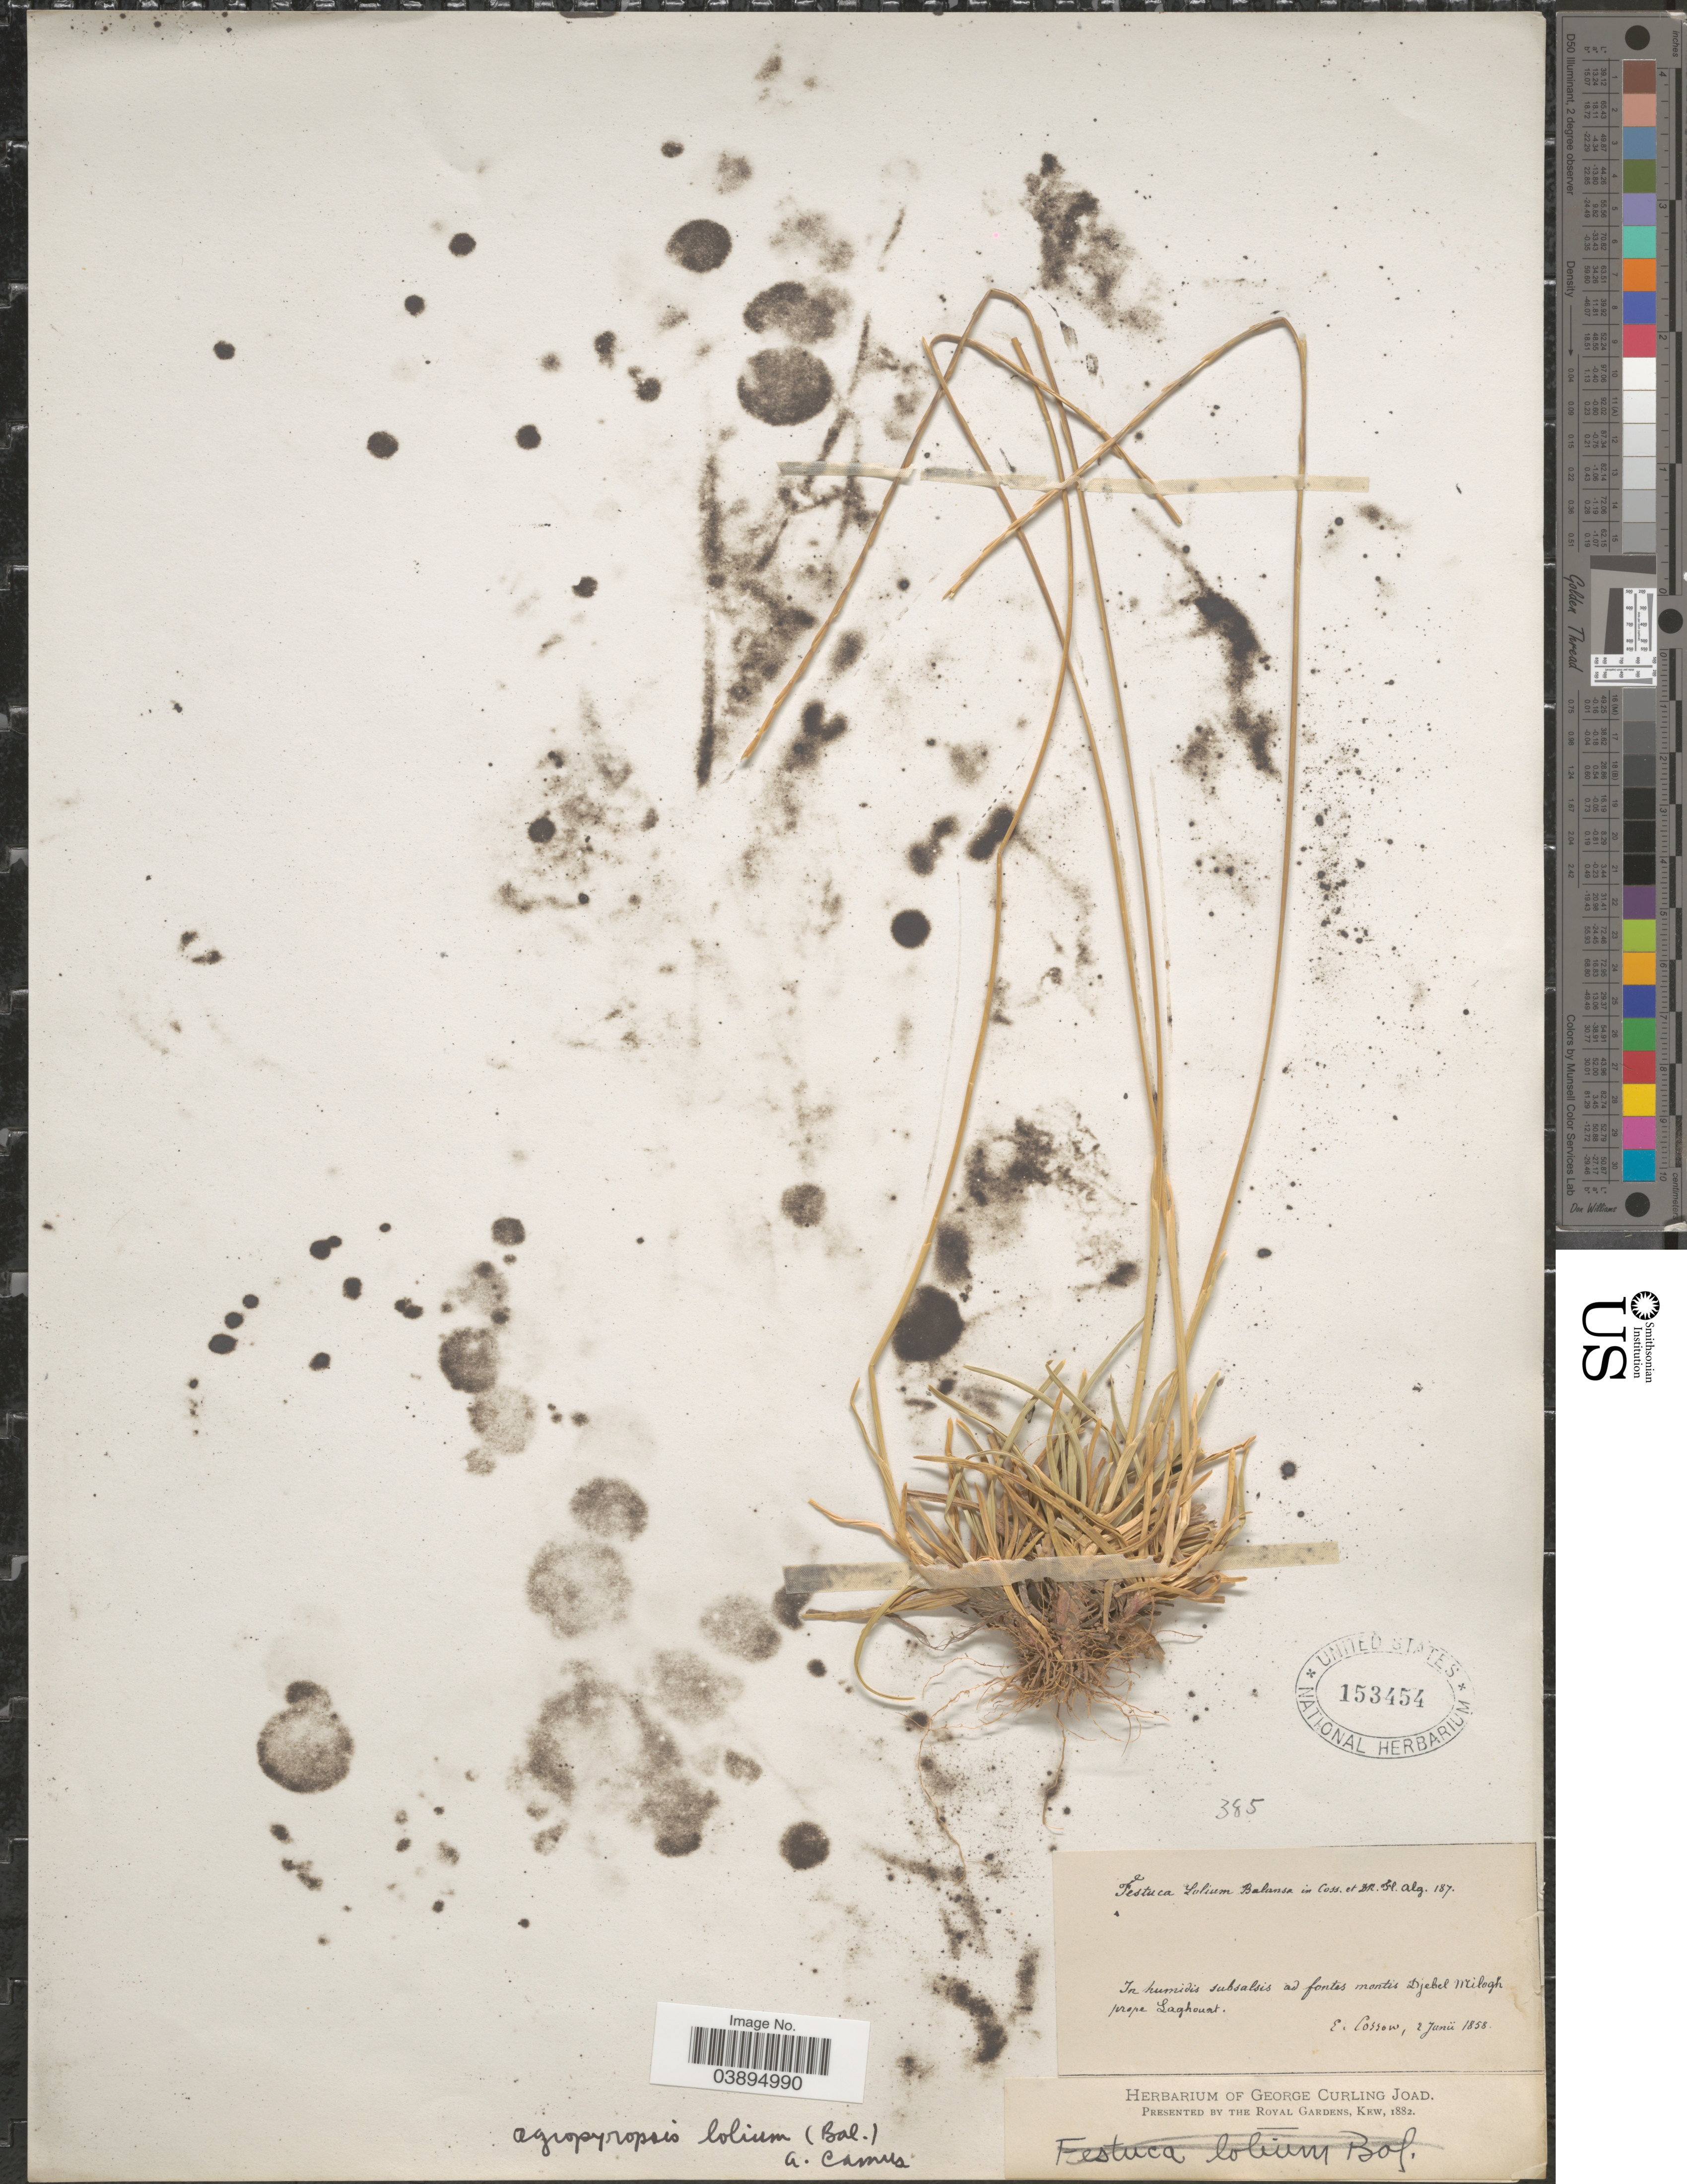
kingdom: Plantae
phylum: Tracheophyta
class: Liliopsida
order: Poales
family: Poaceae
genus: Agropyropsis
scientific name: Agropyropsis lolium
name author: (Balansa ex Coss. & Durieu) A. Camus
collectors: E. Cosson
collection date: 1858-06-02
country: Algeria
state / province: Laghouat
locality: In humidis subsalsis ad fontes montis Djebel Milogh prope Laghouat.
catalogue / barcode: US 153454